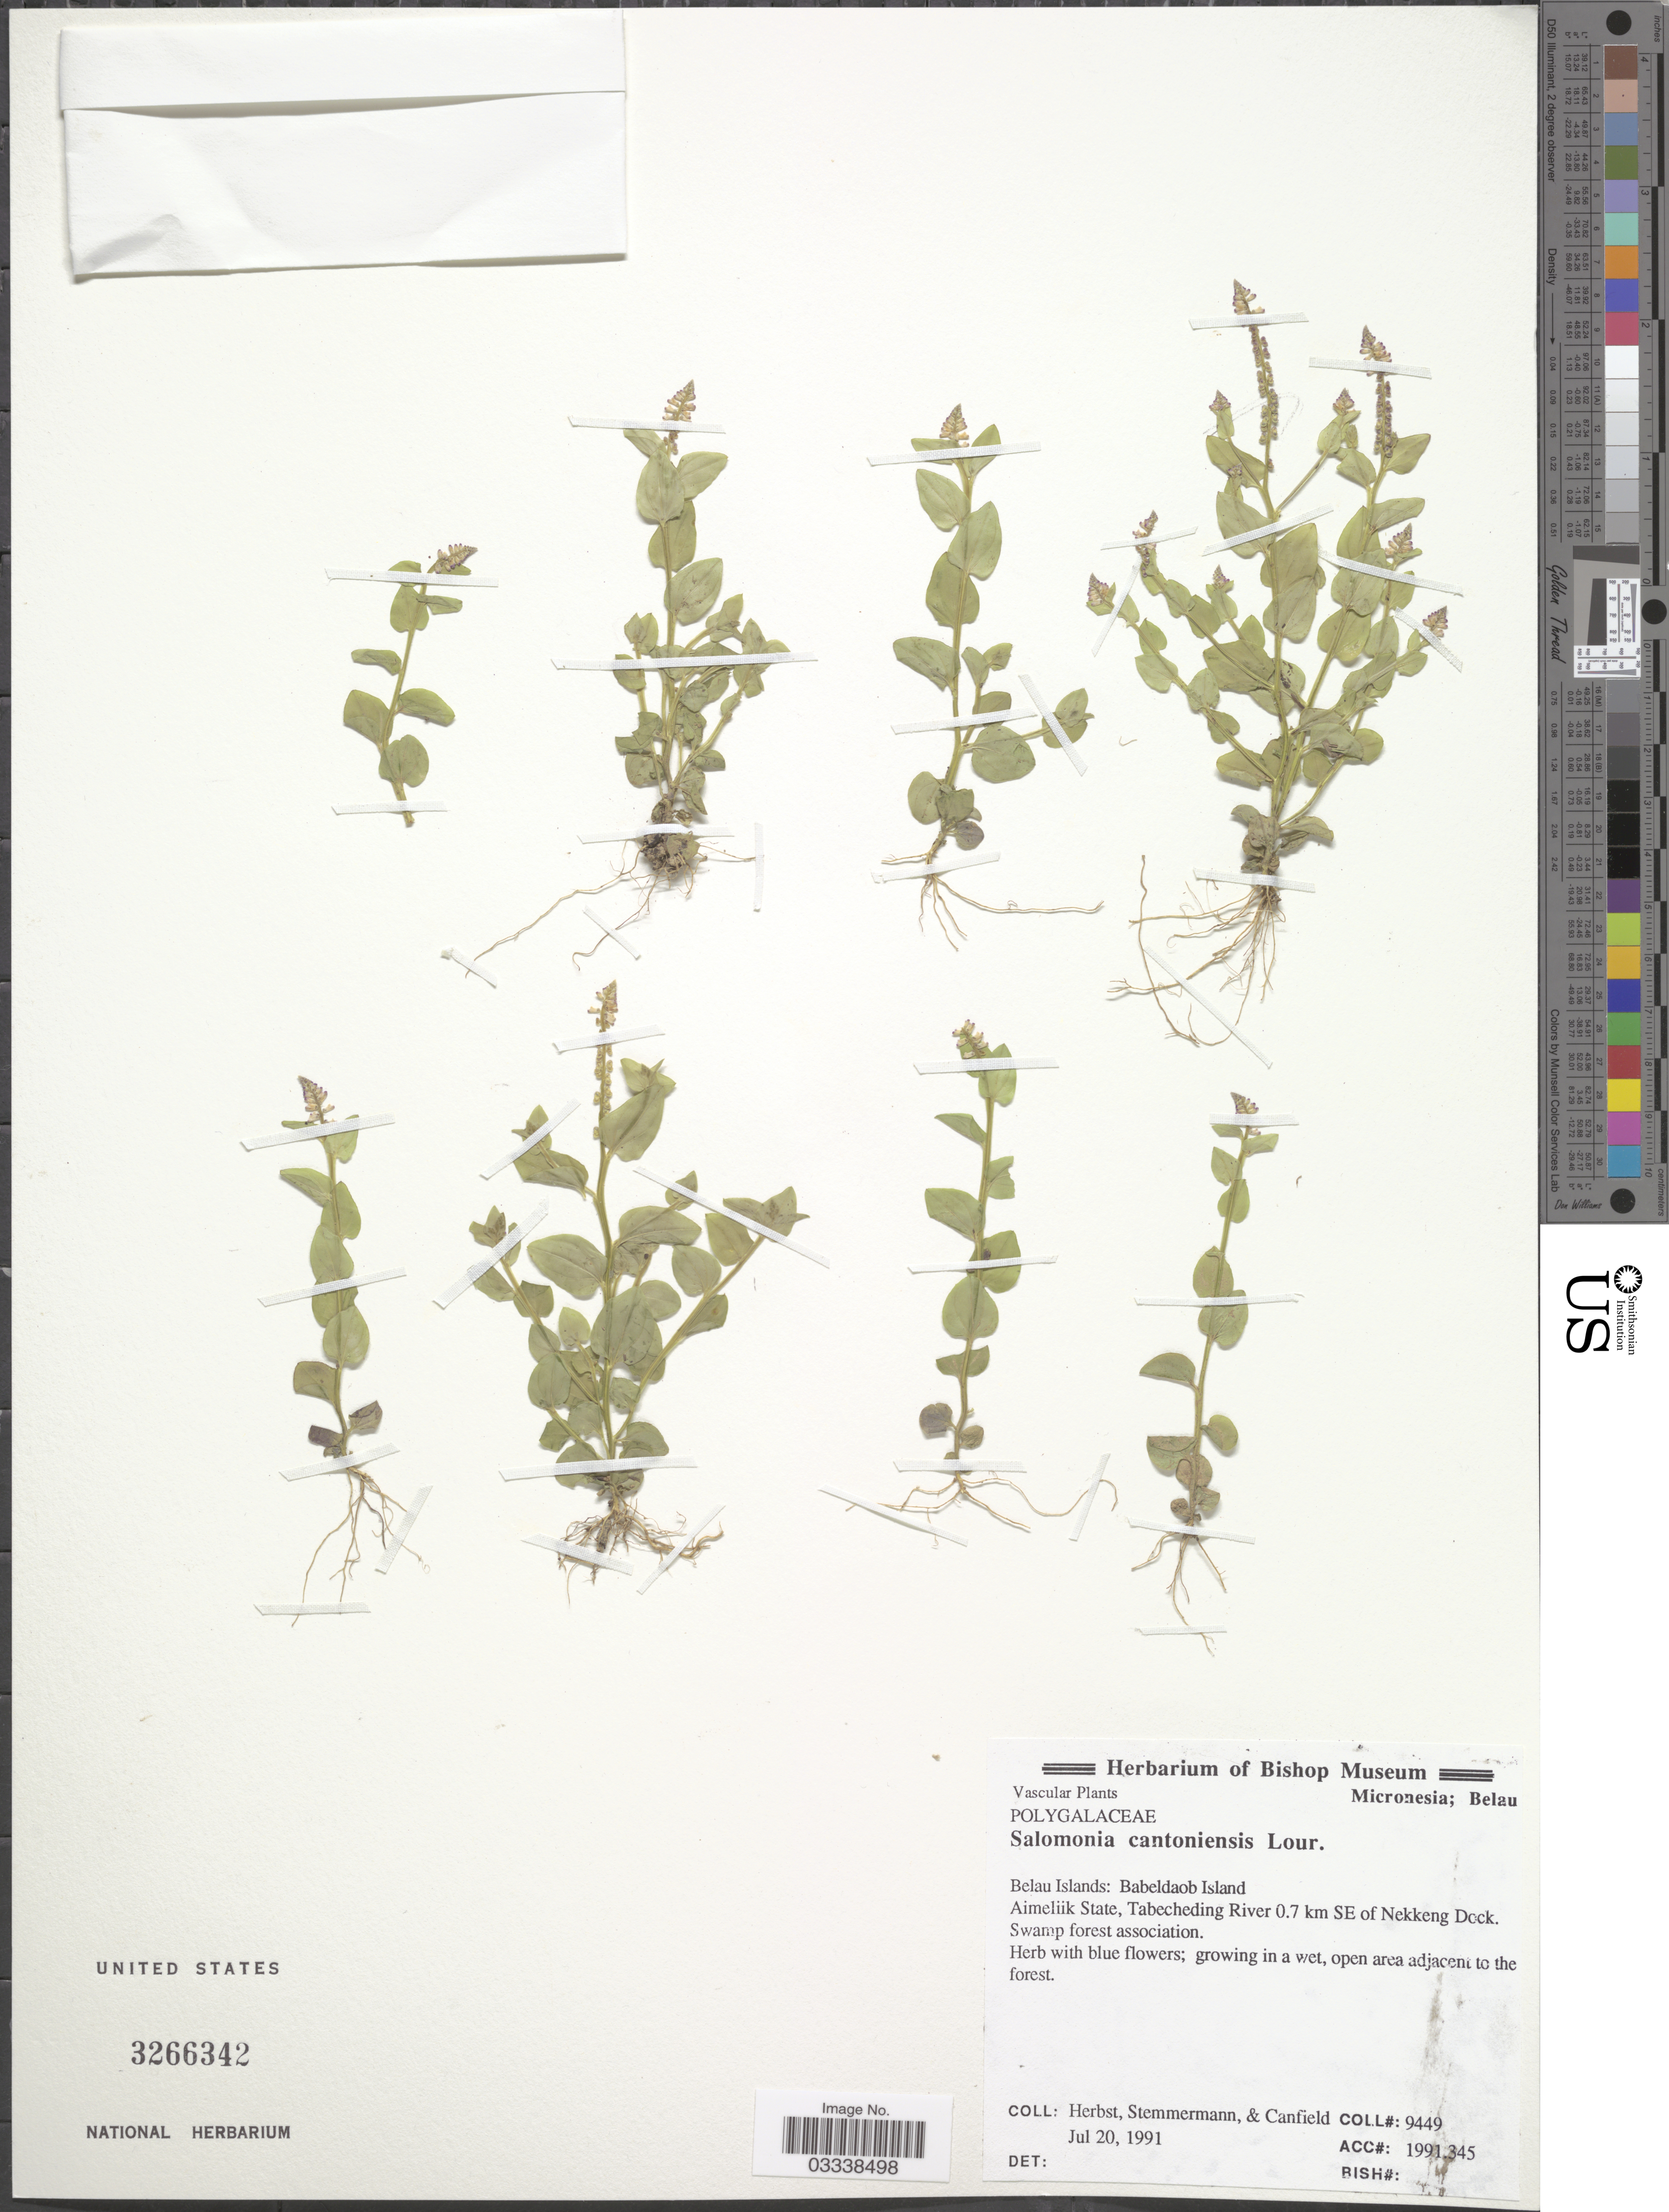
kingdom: Plantae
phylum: Tracheophyta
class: Magnoliopsida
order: Fabales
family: Polygalaceae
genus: Salomonia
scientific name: Salomonia cantoniensis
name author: Lour.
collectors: -. Herbst, -. Stemmermann & -. Canfield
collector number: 9449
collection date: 1991-07-20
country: Palau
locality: Belau Islands: Babeldaob Island, Aimeliik State, Tabecheding River 0.7 km SE of Nekkeng Dock.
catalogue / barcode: US 3266342